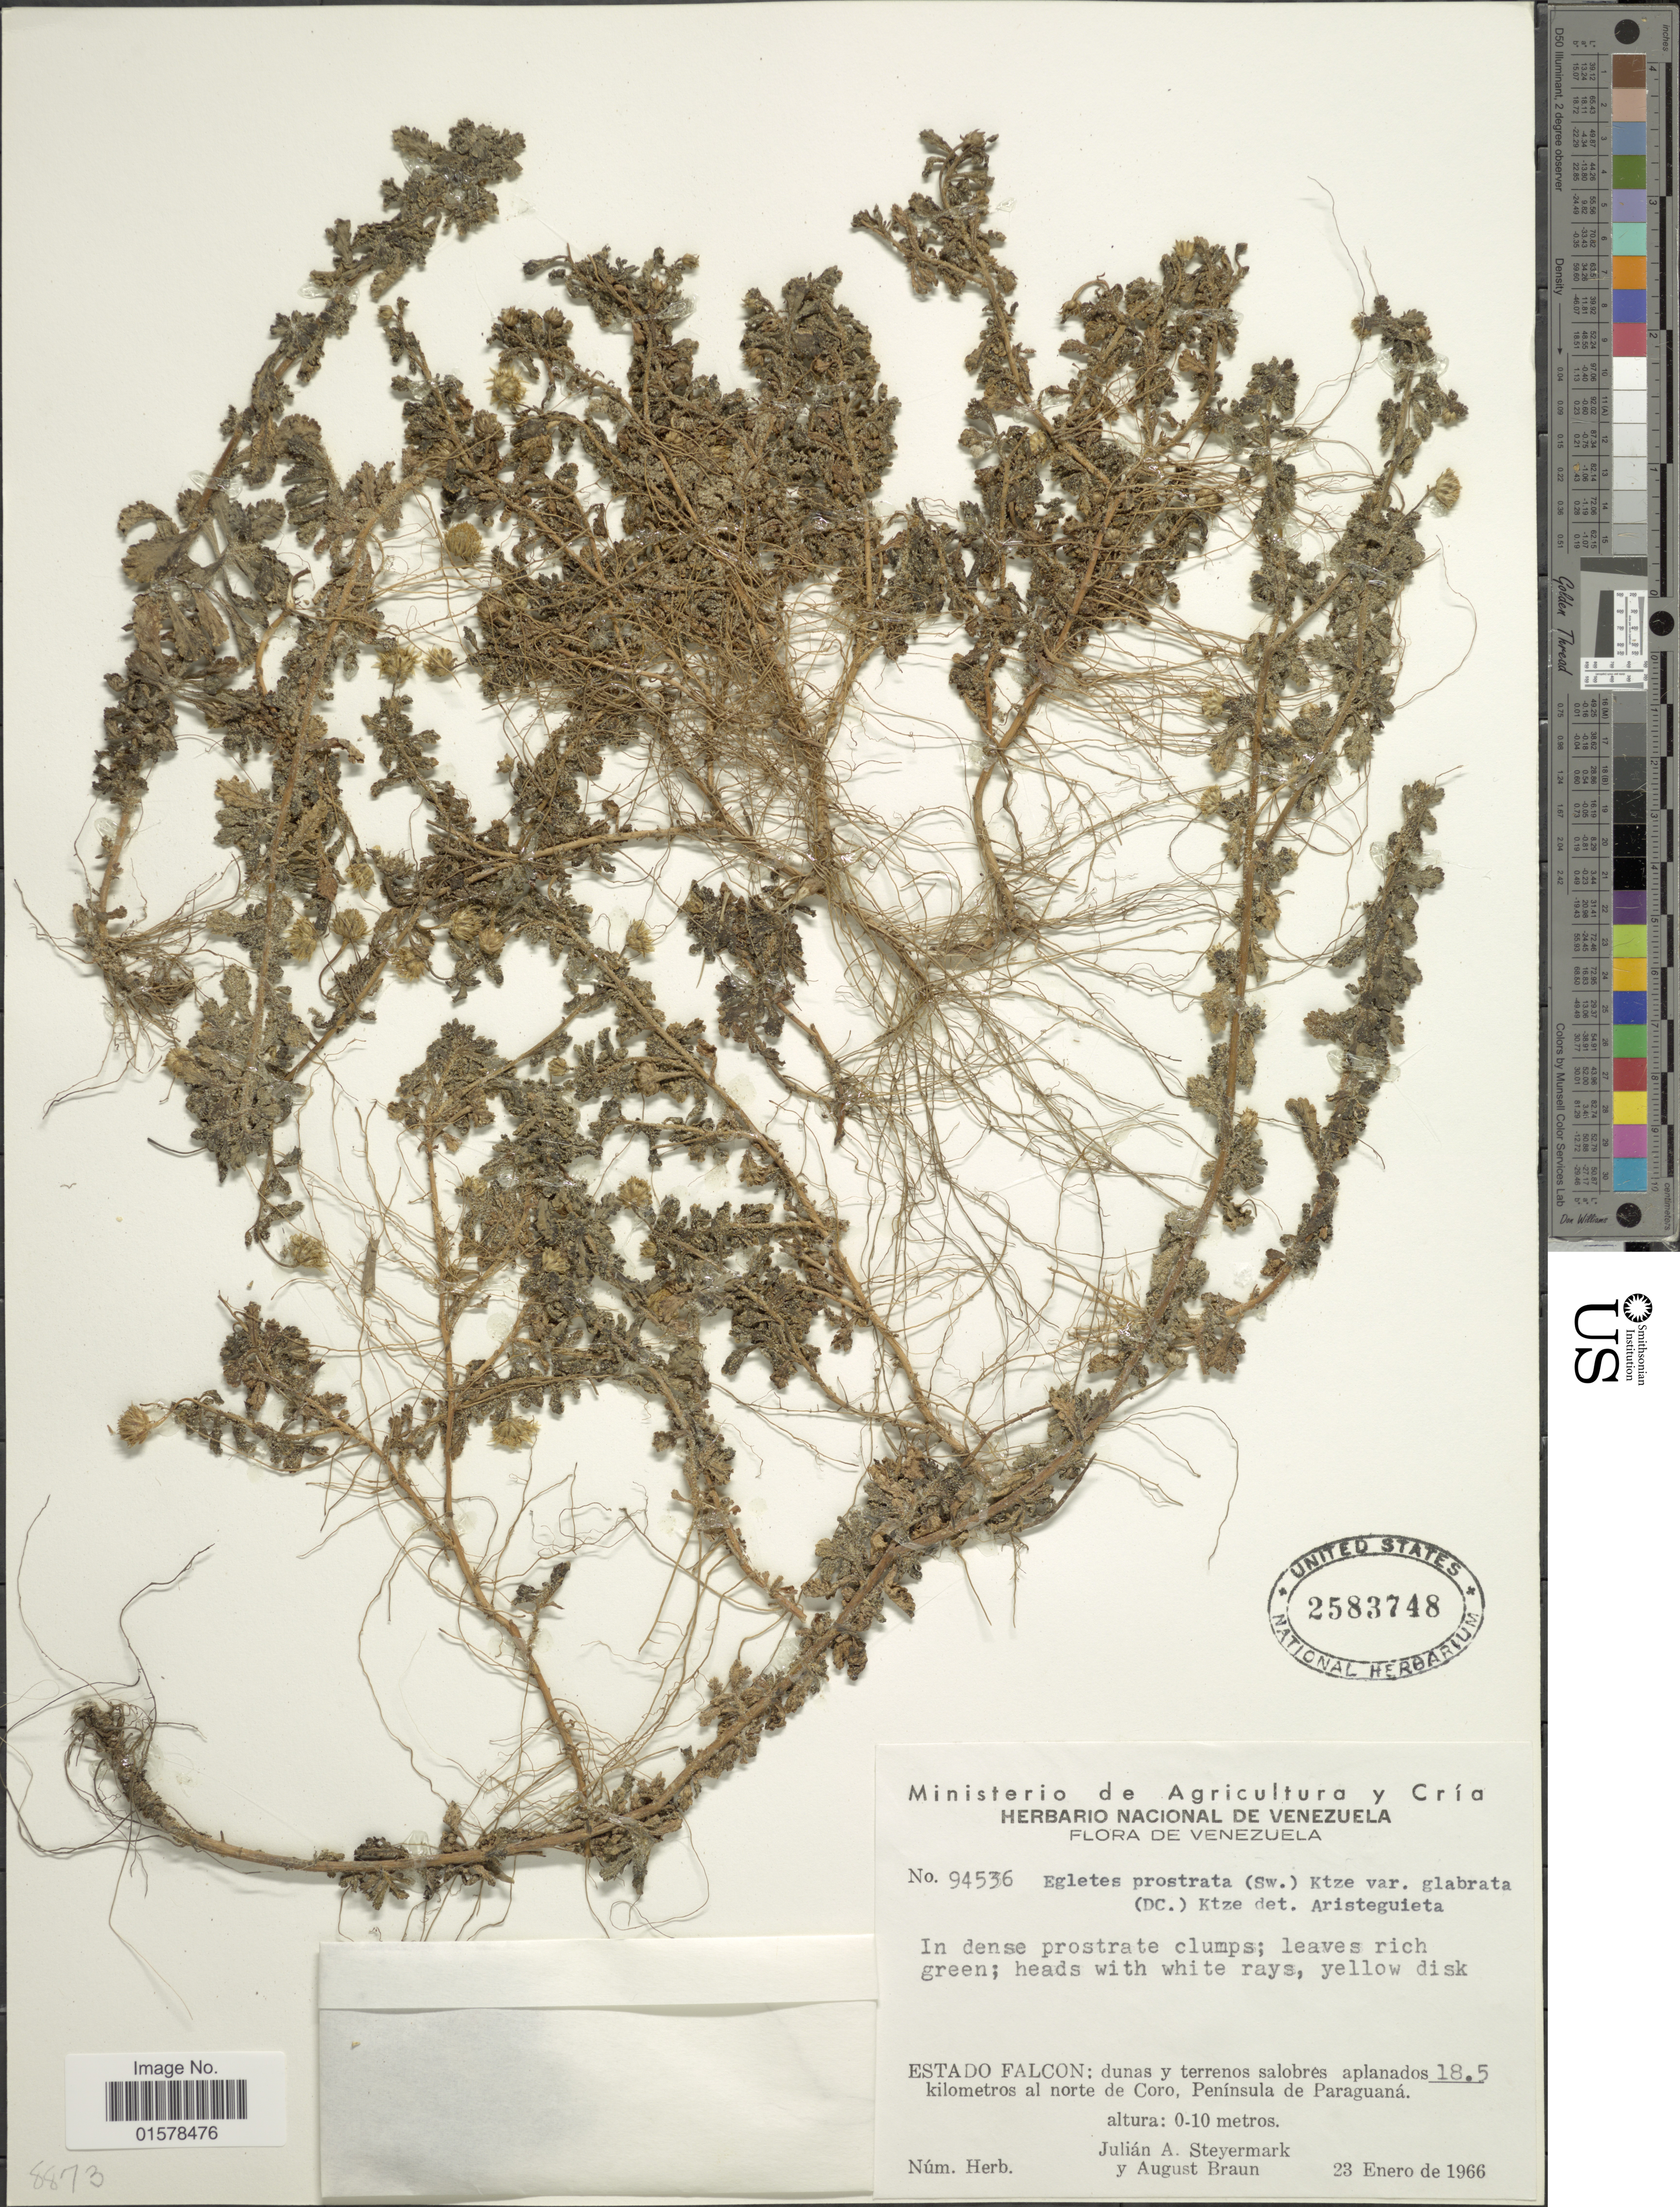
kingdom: Plantae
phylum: Tracheophyta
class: Magnoliopsida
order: Asterales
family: Asteraceae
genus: Egletes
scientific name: Egletes prostrata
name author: (Sw.) Kuntze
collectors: J. Steyermark & A. Braun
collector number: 94536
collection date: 1966-01-23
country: Venezuela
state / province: Falcón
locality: Estado Falcon: dunas y terrenos salobres aplanados 18.5 kilometros al norte de Coro, Peninsula de Paraguana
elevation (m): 0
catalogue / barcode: US 2583748